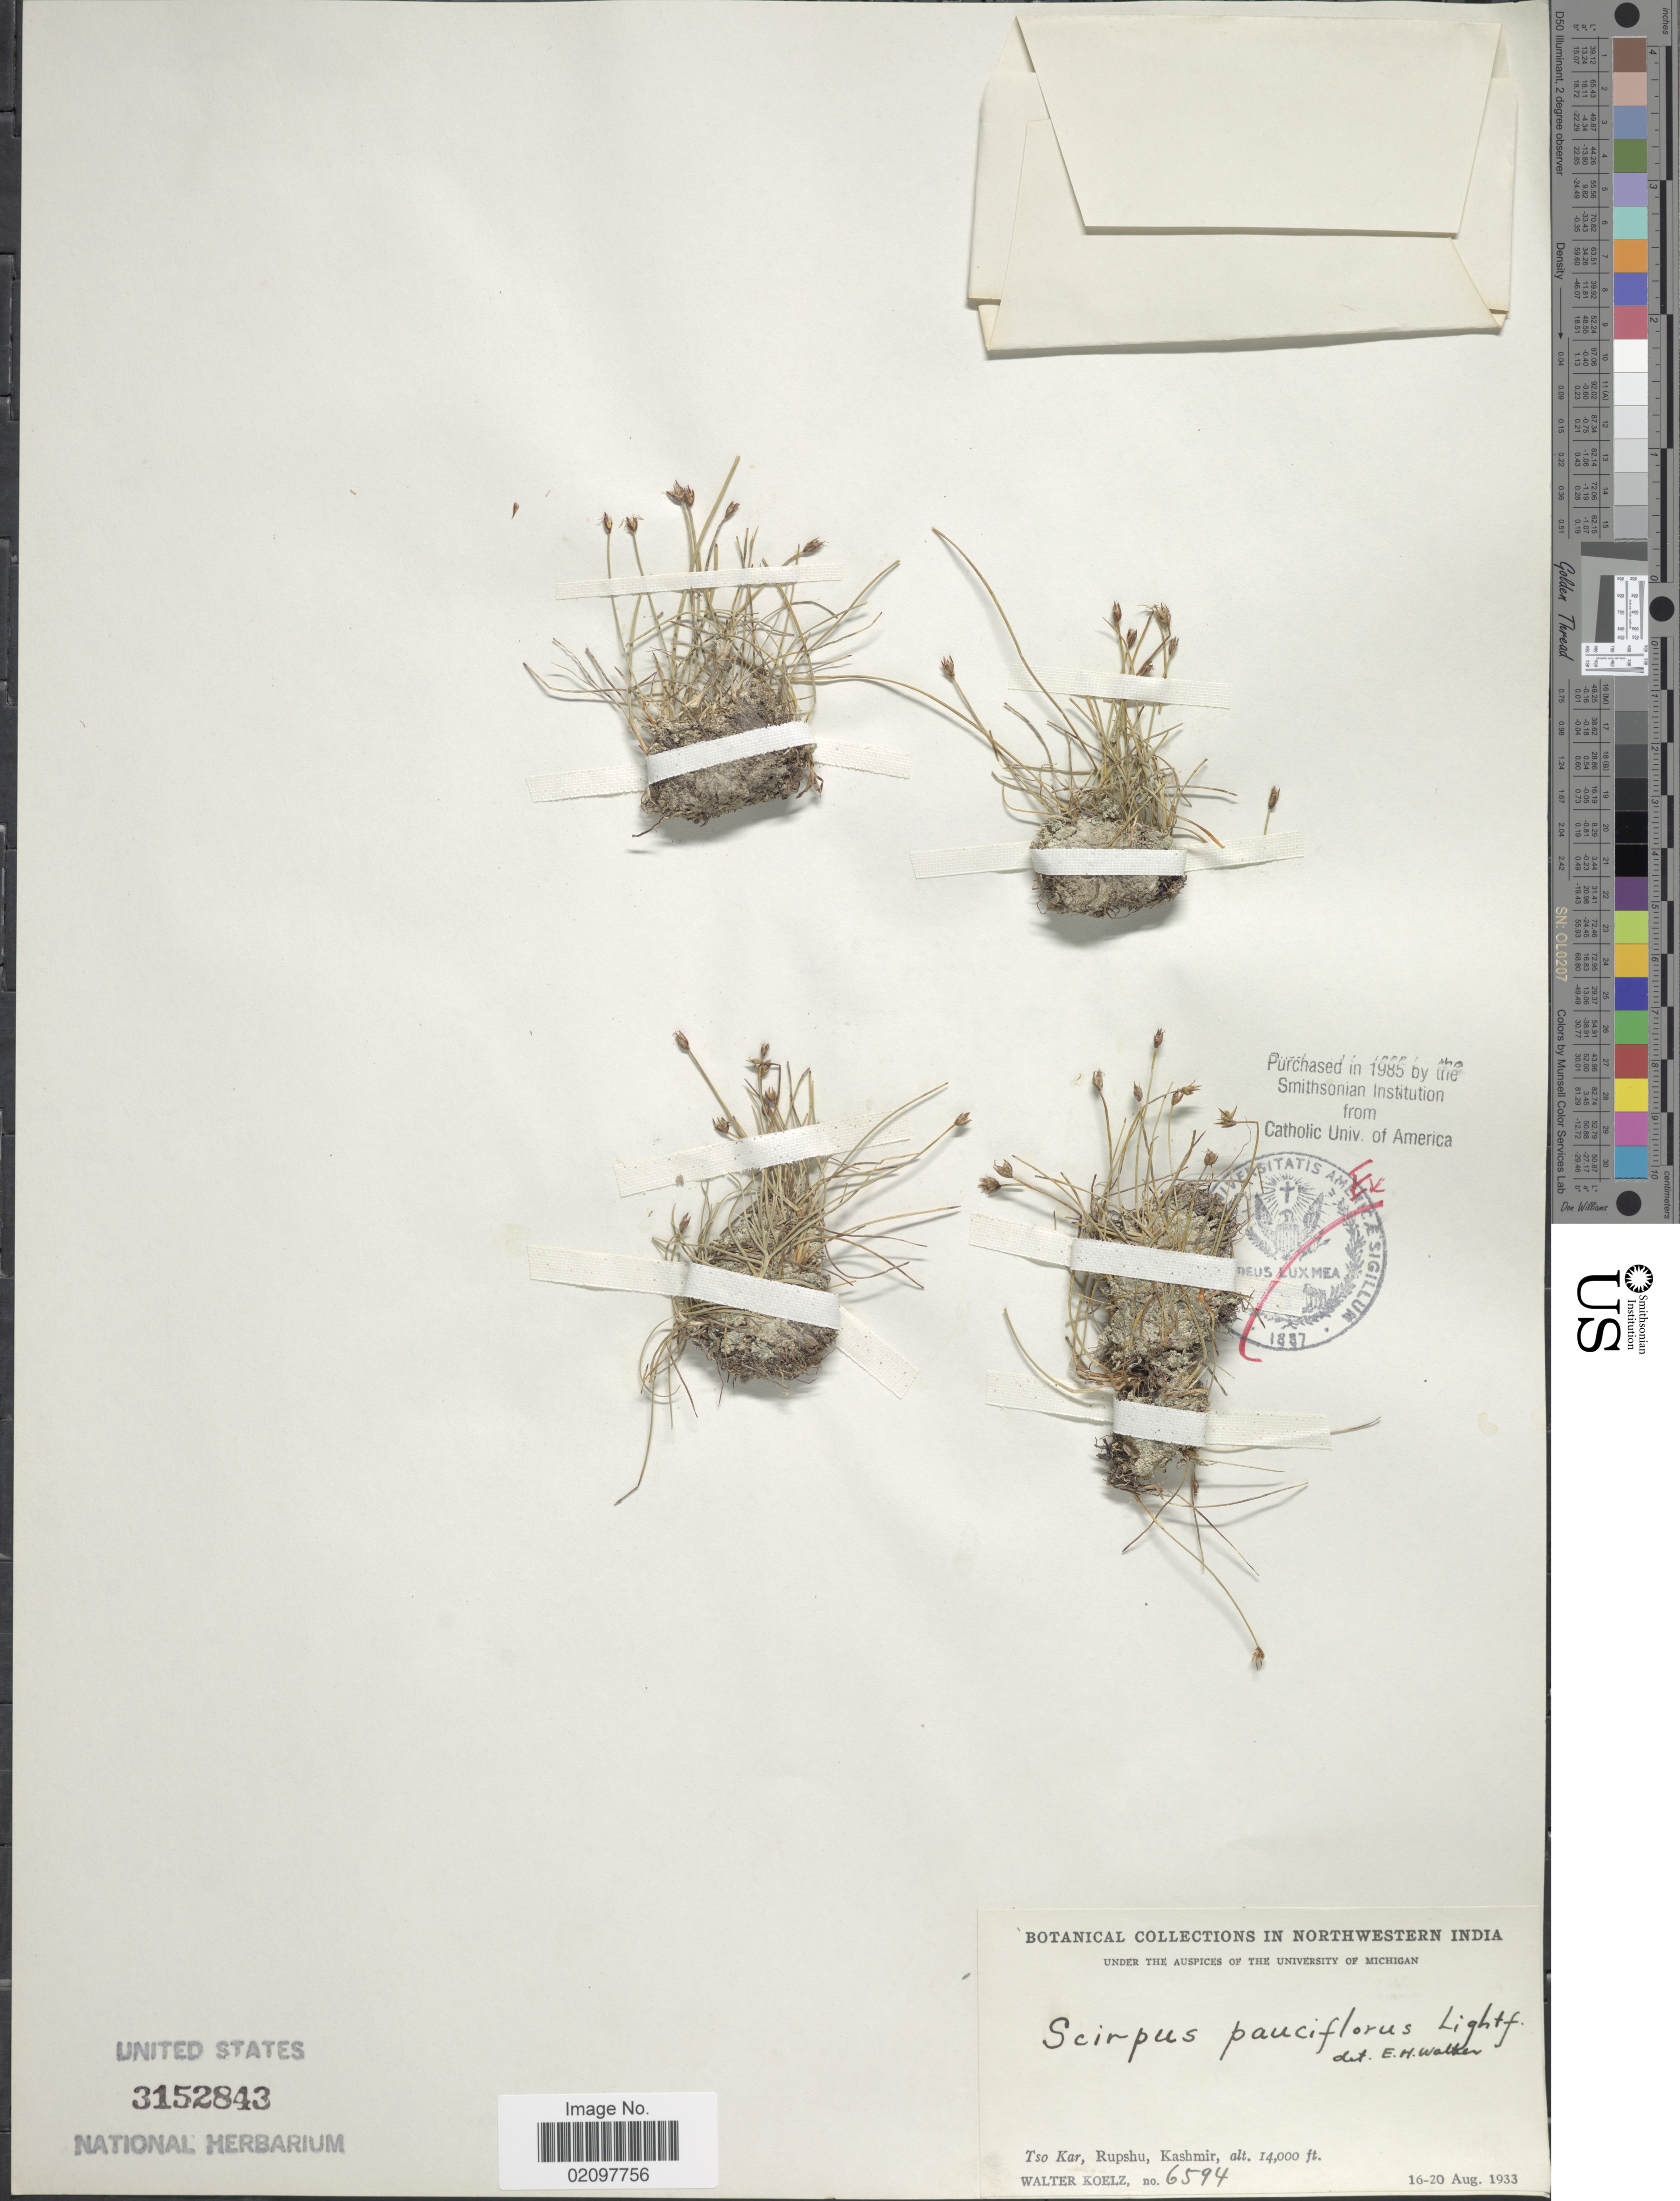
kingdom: Plantae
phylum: Tracheophyta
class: Liliopsida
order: Poales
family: Cyperaceae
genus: Eleocharis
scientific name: Eleocharis quinqueflora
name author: (Hartmann) O. Schwarz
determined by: Strong, Mark T., (BOT), Smithsonian Institution - National Museum of Natural History (UNITED STATES)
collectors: W. N. Koelz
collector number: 6594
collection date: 1933-08-16/1933-08-20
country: India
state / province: Jammu and Kashmir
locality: Northwestern India. Tso Kar, Rupshu, Kashmir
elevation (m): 4267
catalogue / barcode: US 3152843